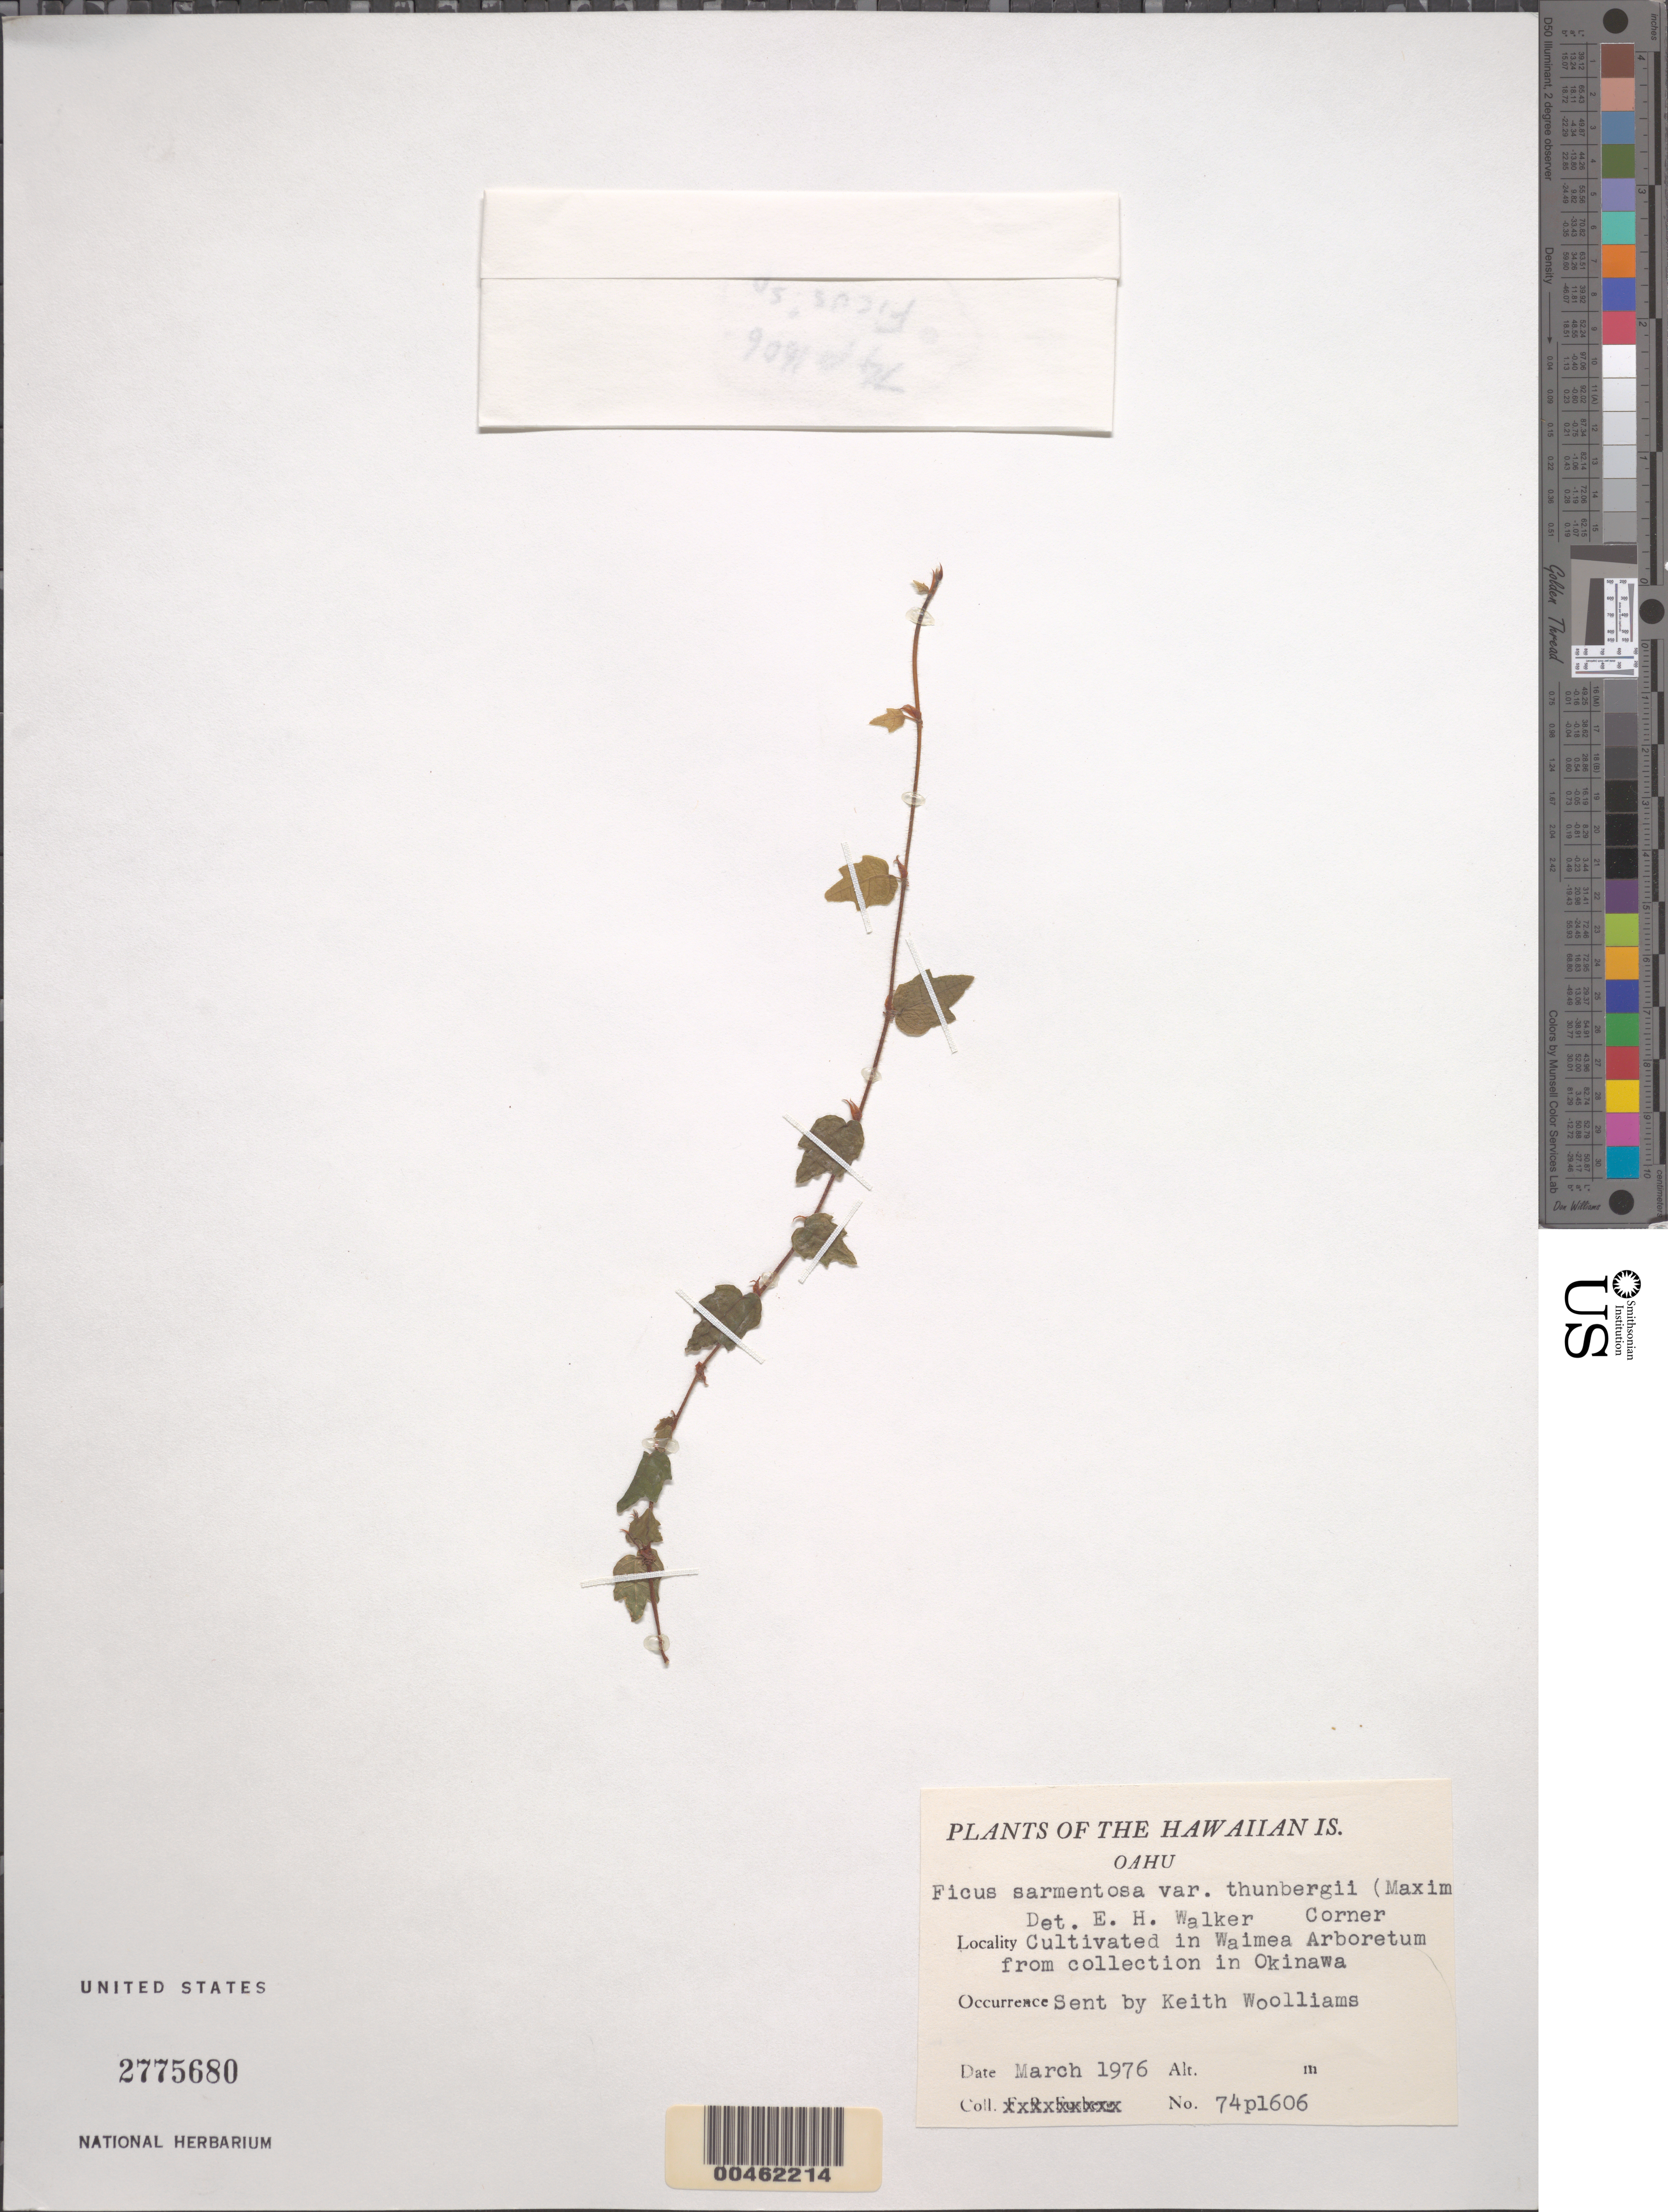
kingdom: Plantae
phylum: Tracheophyta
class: Magnoliopsida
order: Rosales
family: Moraceae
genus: Ficus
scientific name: Ficus sarmentosa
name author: Buch.-Ham. ex Sm.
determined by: Walker, E. H.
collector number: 74pl606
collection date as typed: Mar 1976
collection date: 1976-03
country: United States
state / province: Hawaii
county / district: Kauai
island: Kaua'i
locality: Waimea Arboretum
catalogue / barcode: US 2775680